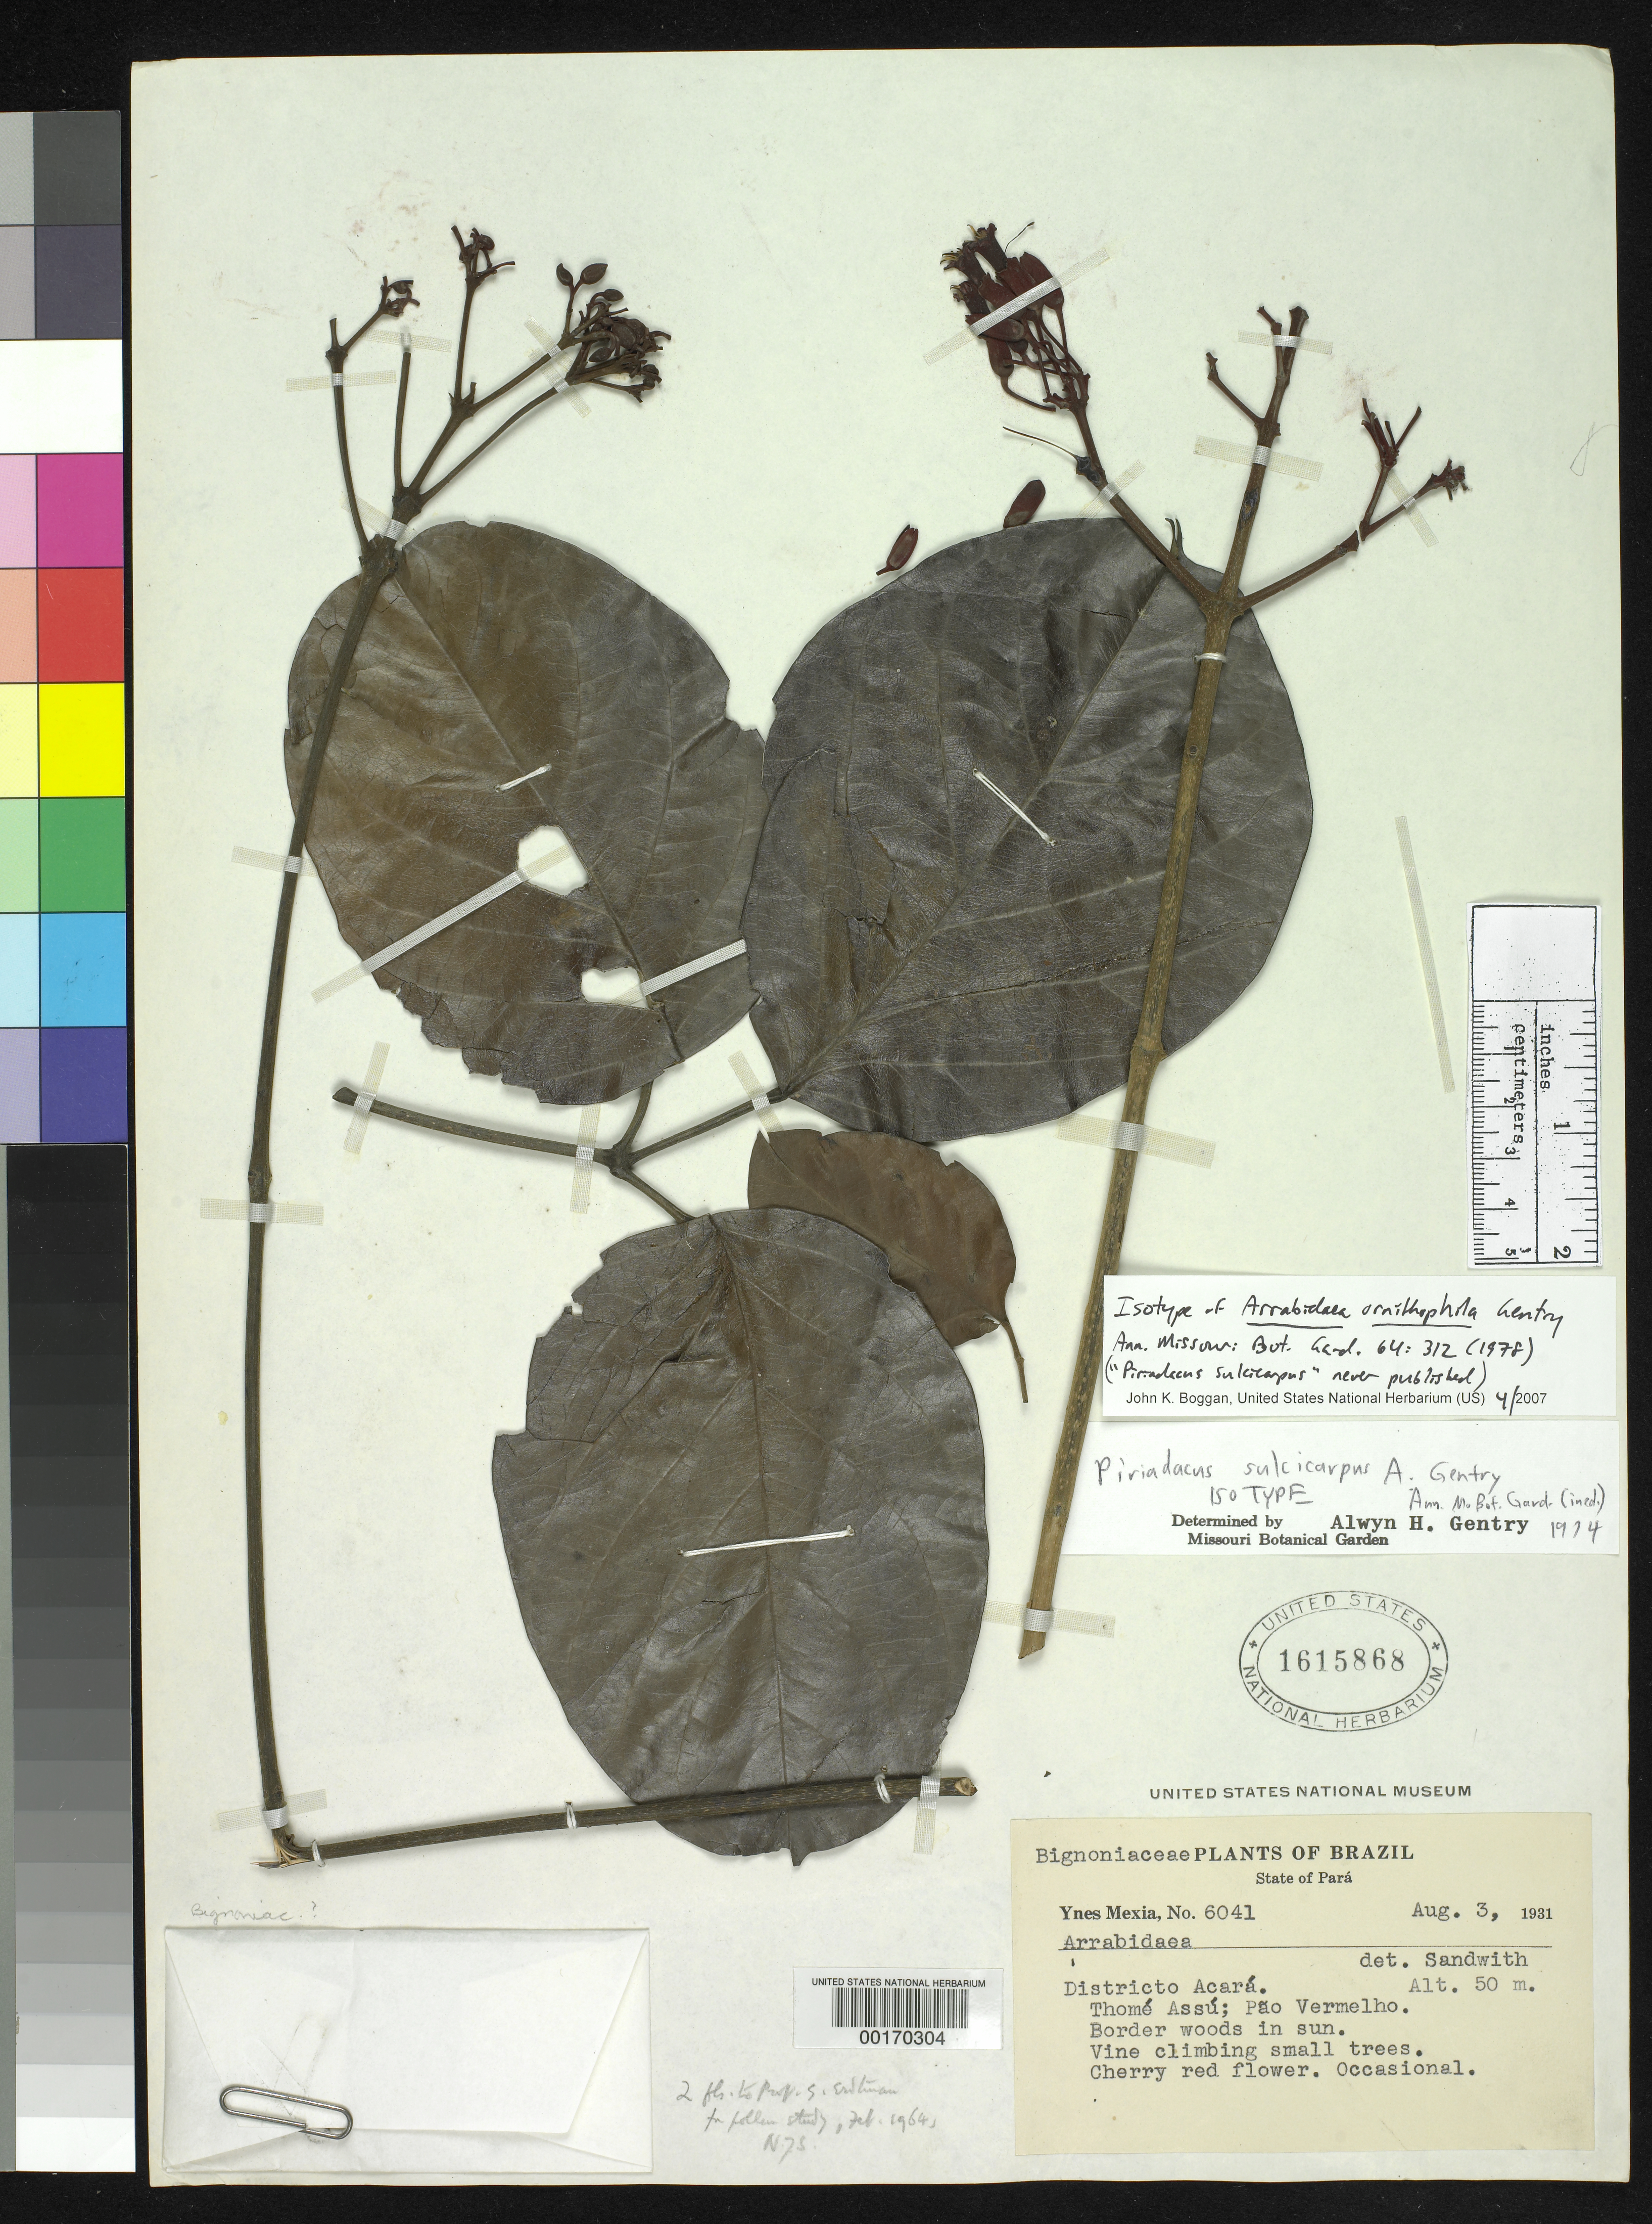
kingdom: Plantae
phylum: Tracheophyta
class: Magnoliopsida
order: Lamiales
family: Bignoniaceae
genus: Arrabidaea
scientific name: Arrabidaea ornithophila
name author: A.H. Gentry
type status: Isotype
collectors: Y. Mexia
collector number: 6041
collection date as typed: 03 Aug 1931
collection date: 1931-08-03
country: Brazil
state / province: Pará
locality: Districto Acará. Thomé Assú, Pão Vermelho.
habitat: Border woods in sun.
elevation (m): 50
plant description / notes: Specimen annotated by Gentry (1974) as isotype of "Piriadacus sulcicarpus A. Gentry". Ined. Name, never published.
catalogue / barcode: US 1615868